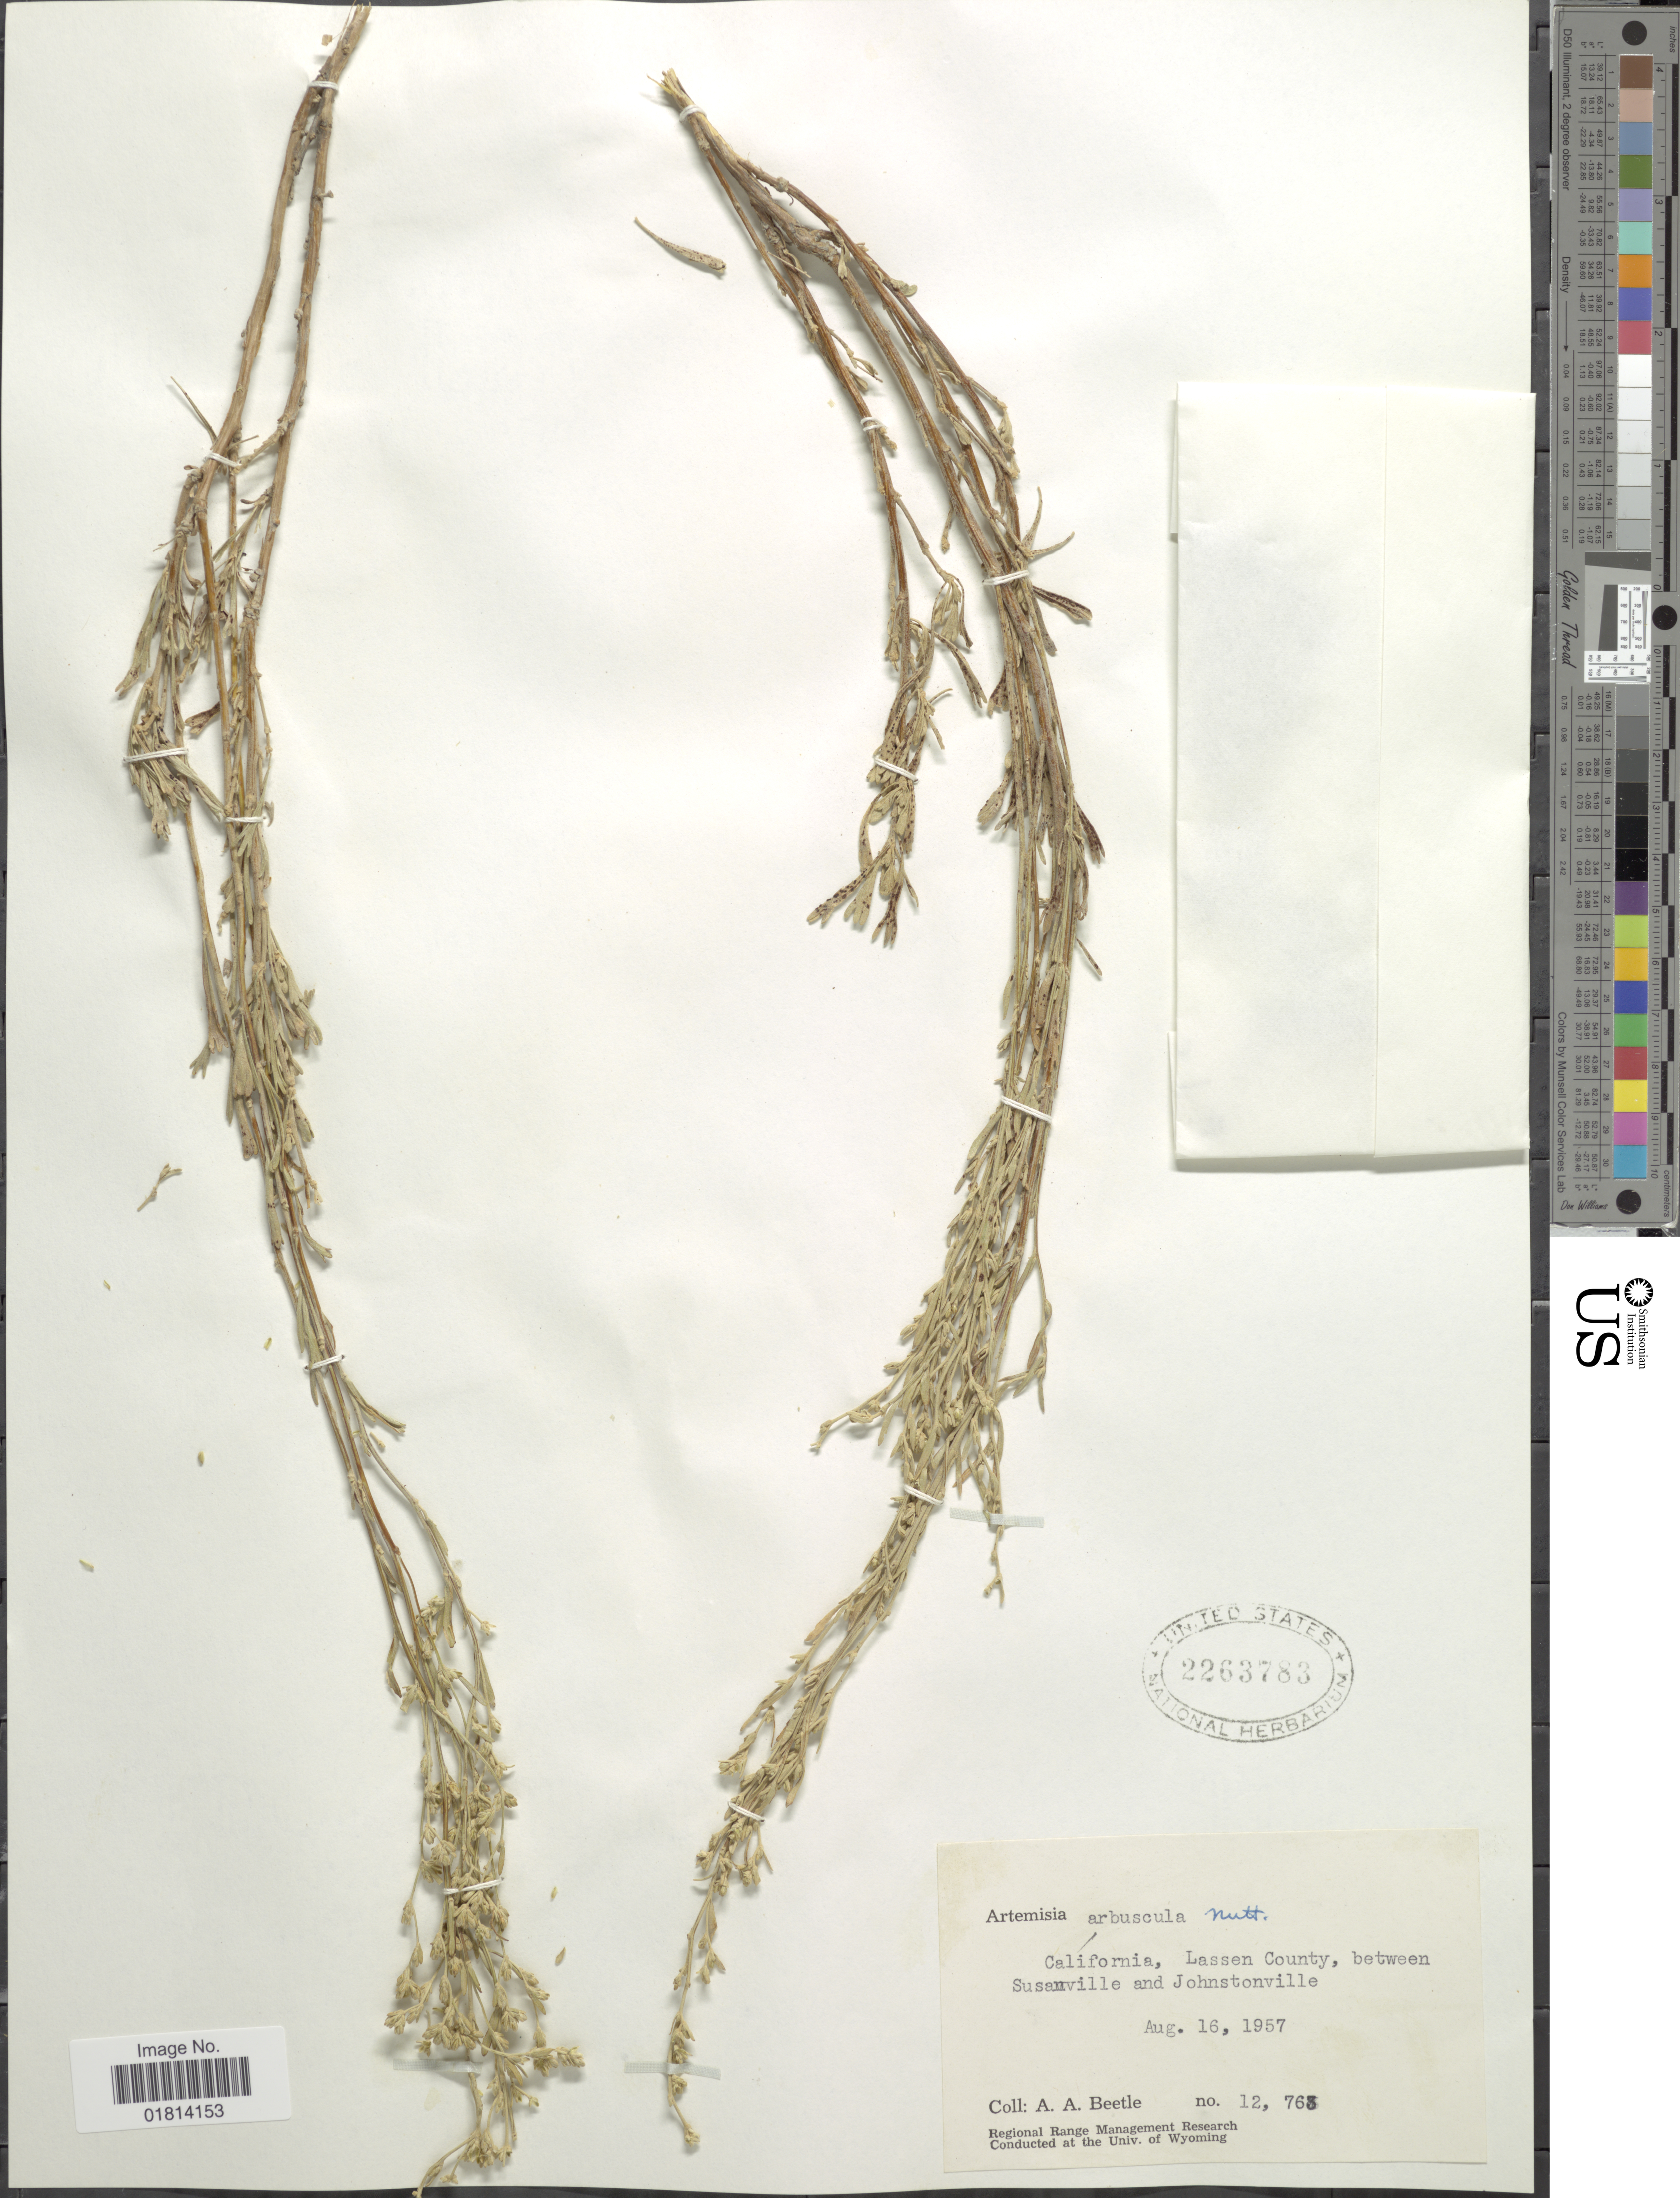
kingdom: Plantae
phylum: Tracheophyta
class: Magnoliopsida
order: Asterales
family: Asteraceae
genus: Artemisia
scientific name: Artemisia arbuscula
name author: Nutt.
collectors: A. A. Beetle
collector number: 12763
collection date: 1957-08-16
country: United States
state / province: California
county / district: Lassen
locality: California, Lassen County, between Susanville and Johnstonville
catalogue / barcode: US 2263783